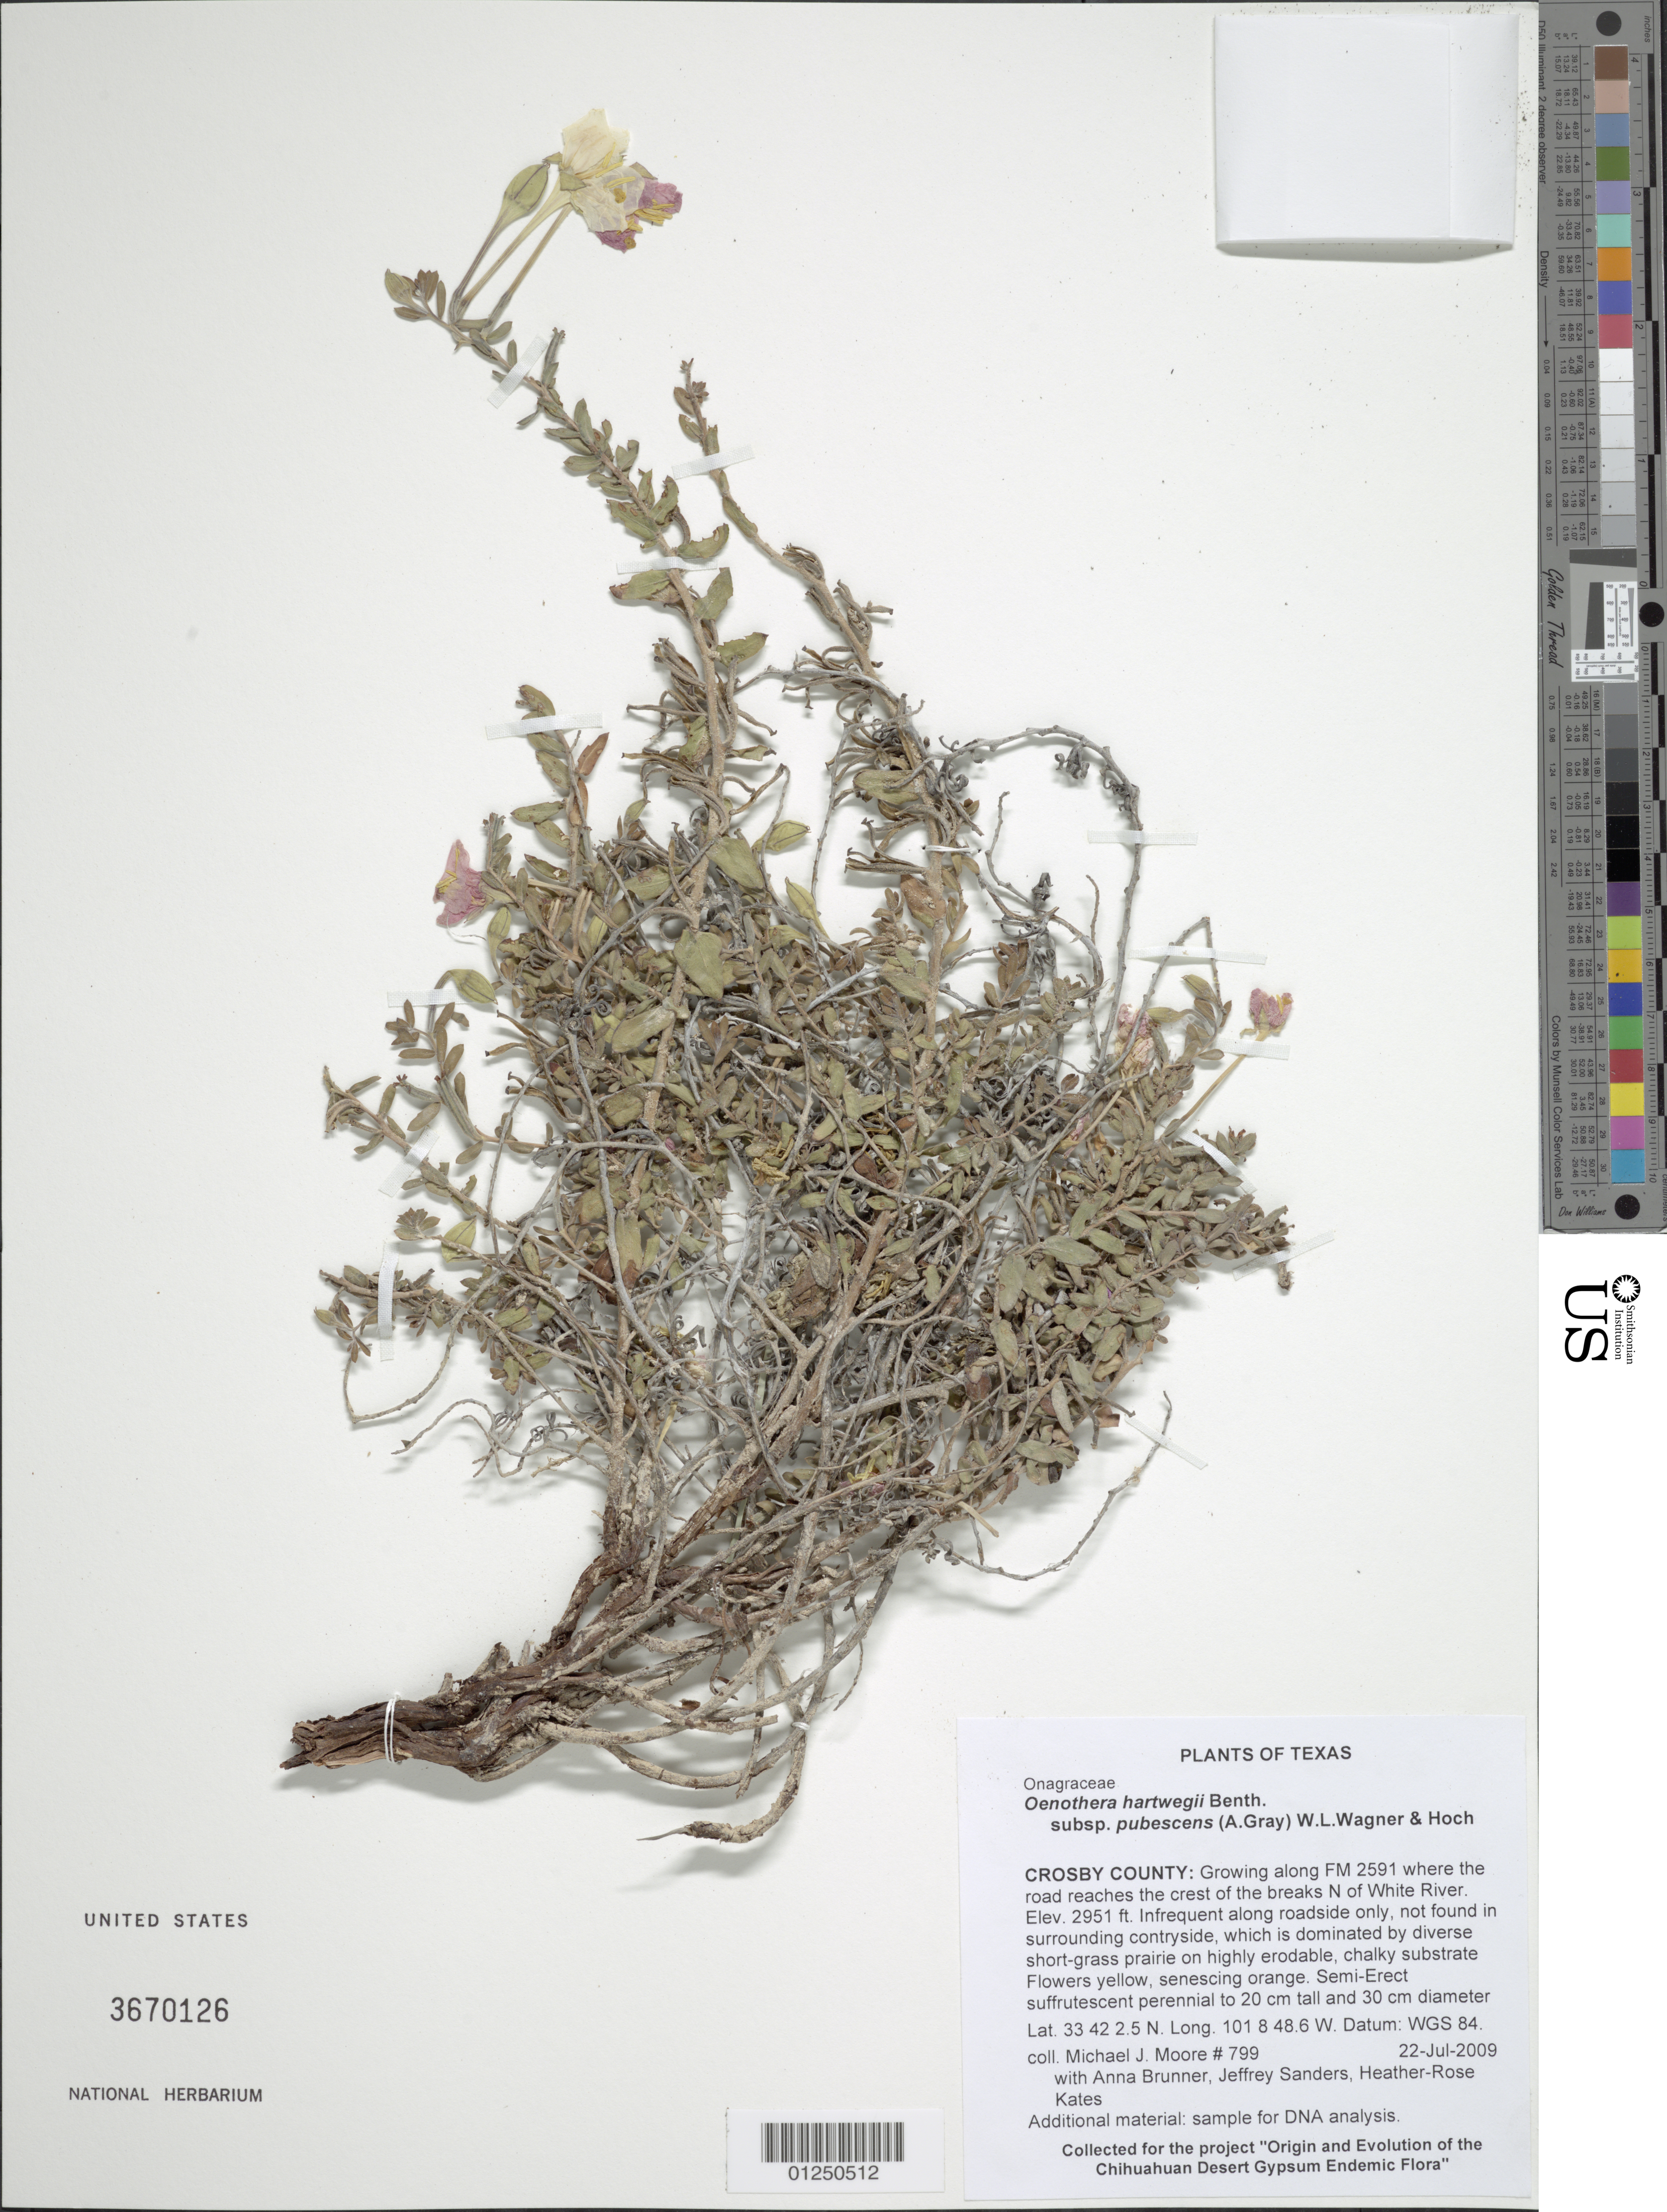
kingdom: Plantae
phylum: Tracheophyta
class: Magnoliopsida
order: Myrtales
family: Onagraceae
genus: Oenothera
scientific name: Oenothera hartwegii subsp. pubescens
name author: (A. Gray) W.L. Wagner & Hoch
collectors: M. J. Moore, A. Brunner, J. Sanders & H.-R. Kates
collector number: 799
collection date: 2005-07-21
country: United States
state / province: Texas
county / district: Crosby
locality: Growing along FM 2591 where the road reaches the crest of the breaks N of White River.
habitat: Infrequent along roadside only, not found in surrounding contryside, which is dominated by diverse short-grass prairie on highly erodable, chalky substrate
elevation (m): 899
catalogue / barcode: US 3670126